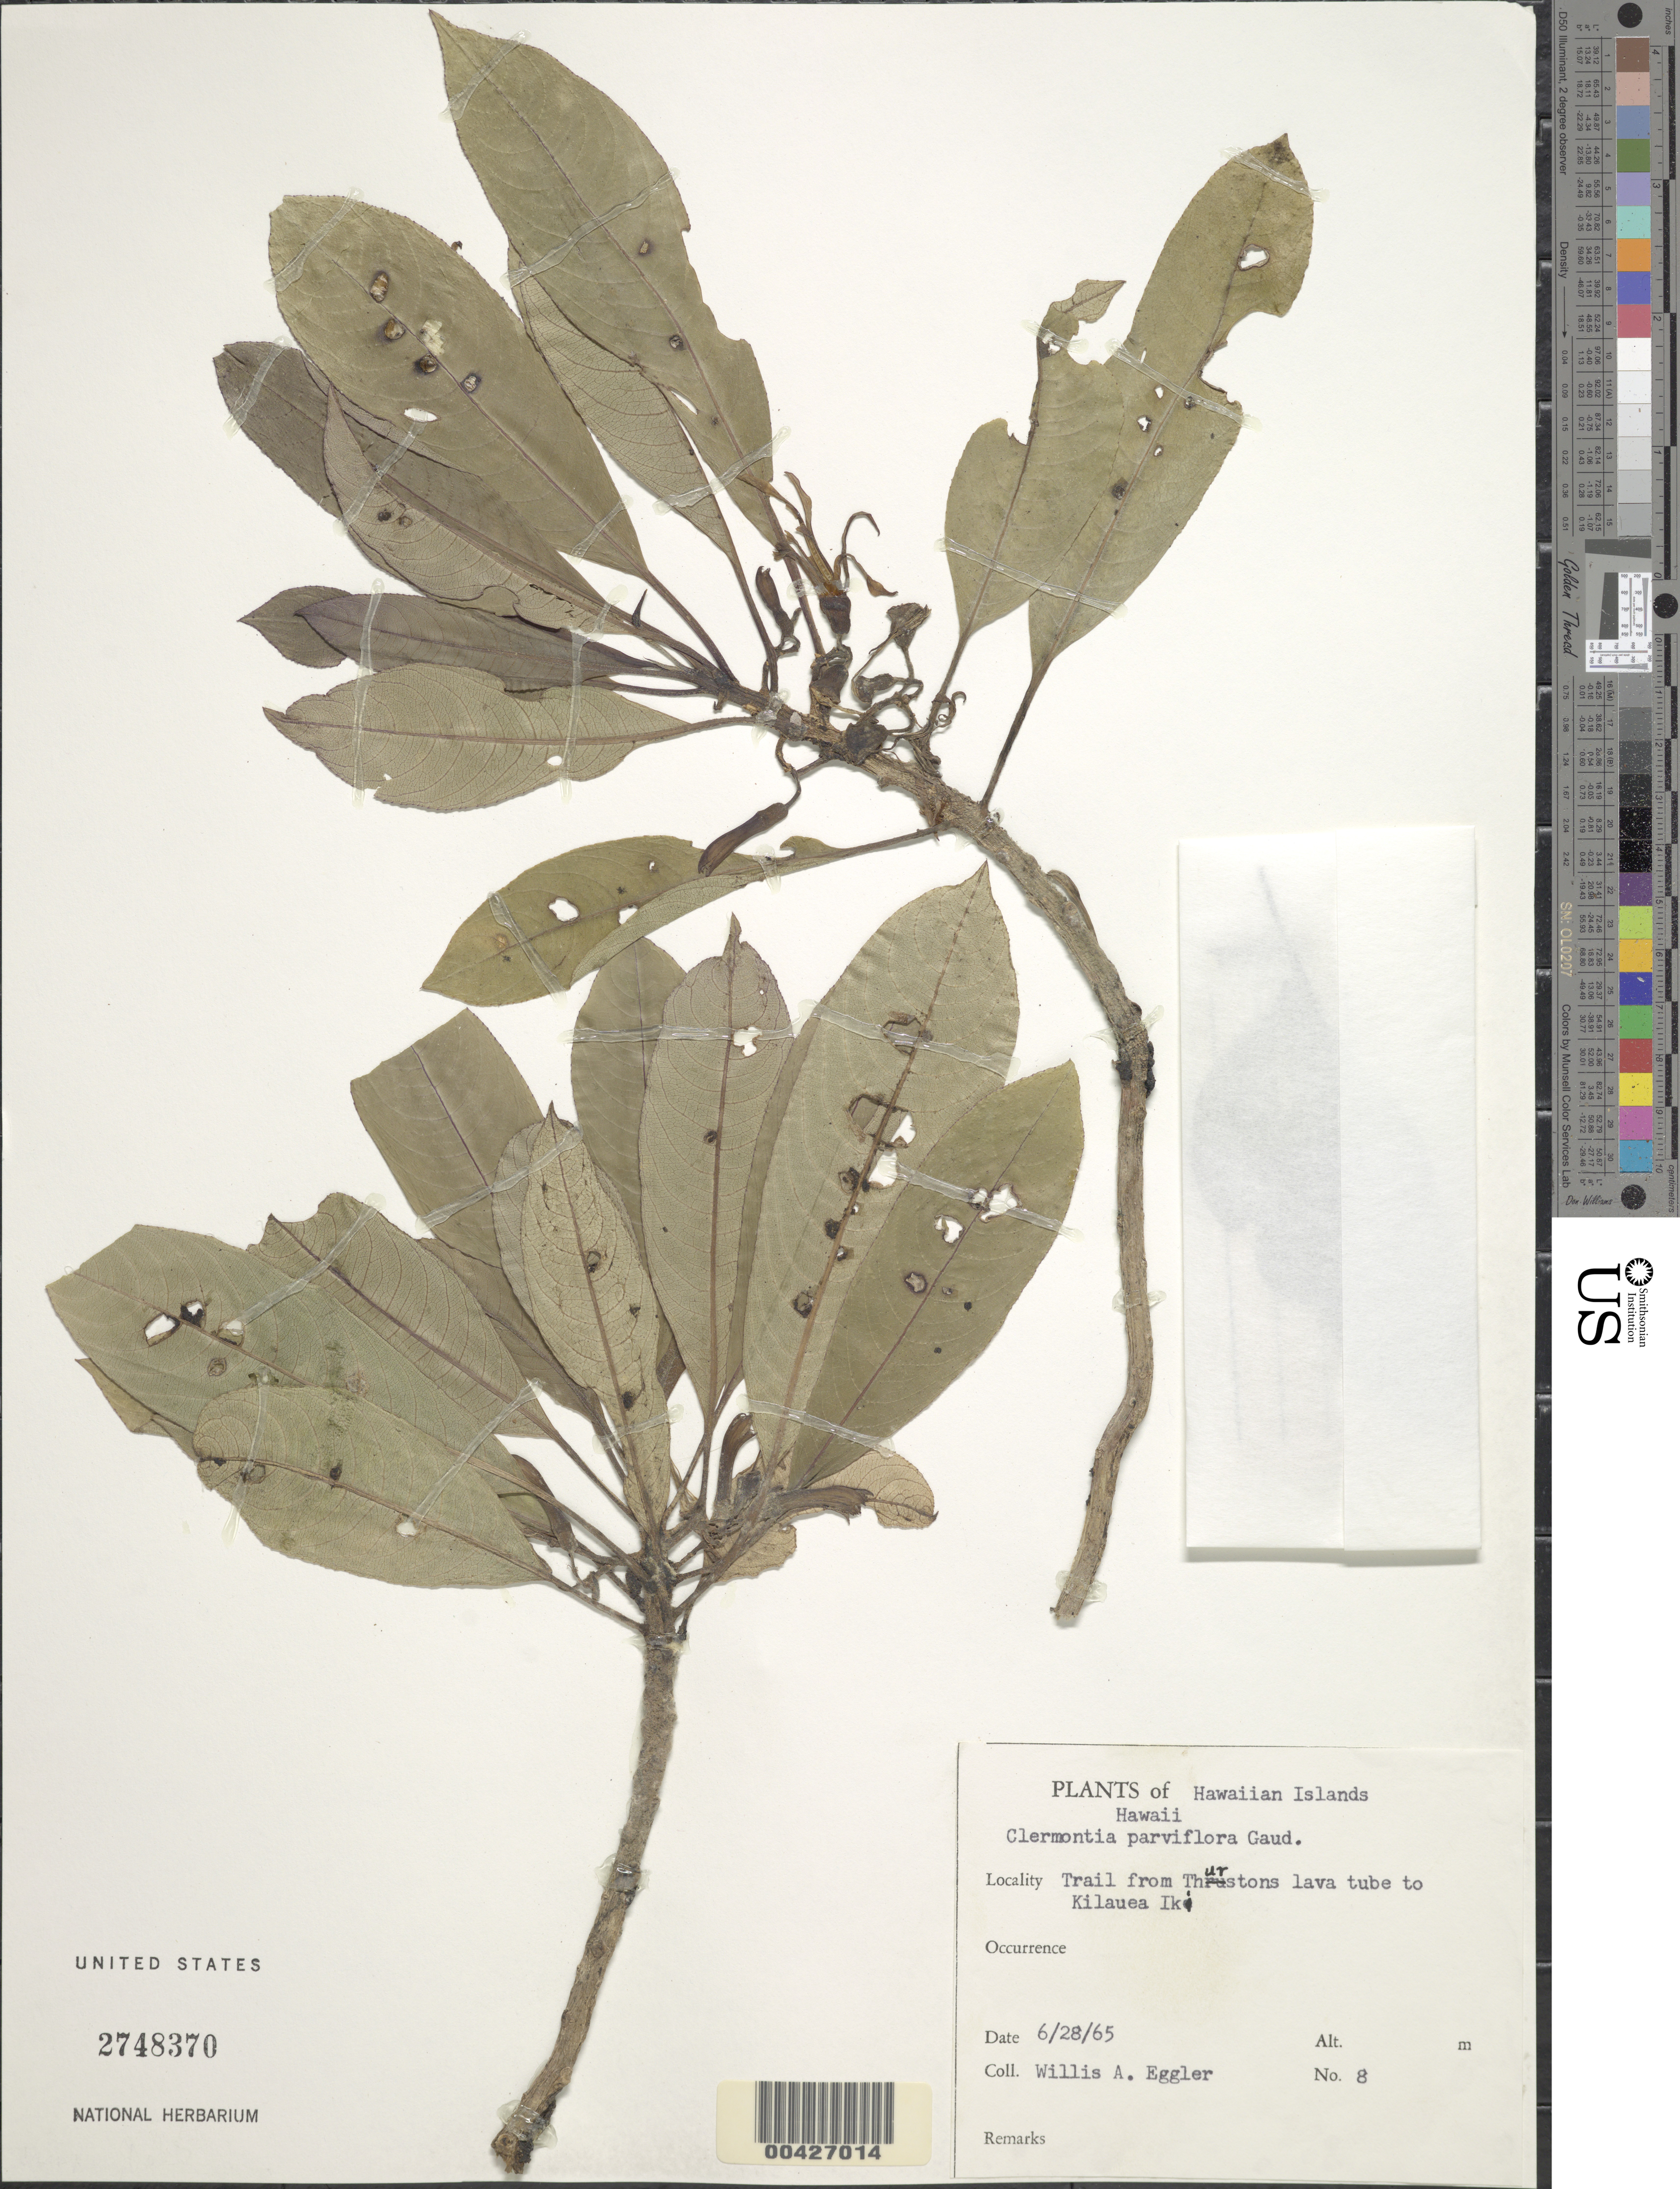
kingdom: Plantae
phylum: Tracheophyta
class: Magnoliopsida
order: Asterales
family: Campanulaceae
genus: Clermontia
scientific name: Clermontia parviflora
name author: Gaudich. ex A. Gray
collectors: W. A. Eggler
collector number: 8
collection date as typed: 28 Jun 1965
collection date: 1965-06-28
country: United States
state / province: Hawaii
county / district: Hawaii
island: Hawaii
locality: Trail from Thurstons lava tube to Kilauea Iki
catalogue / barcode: US 2748370